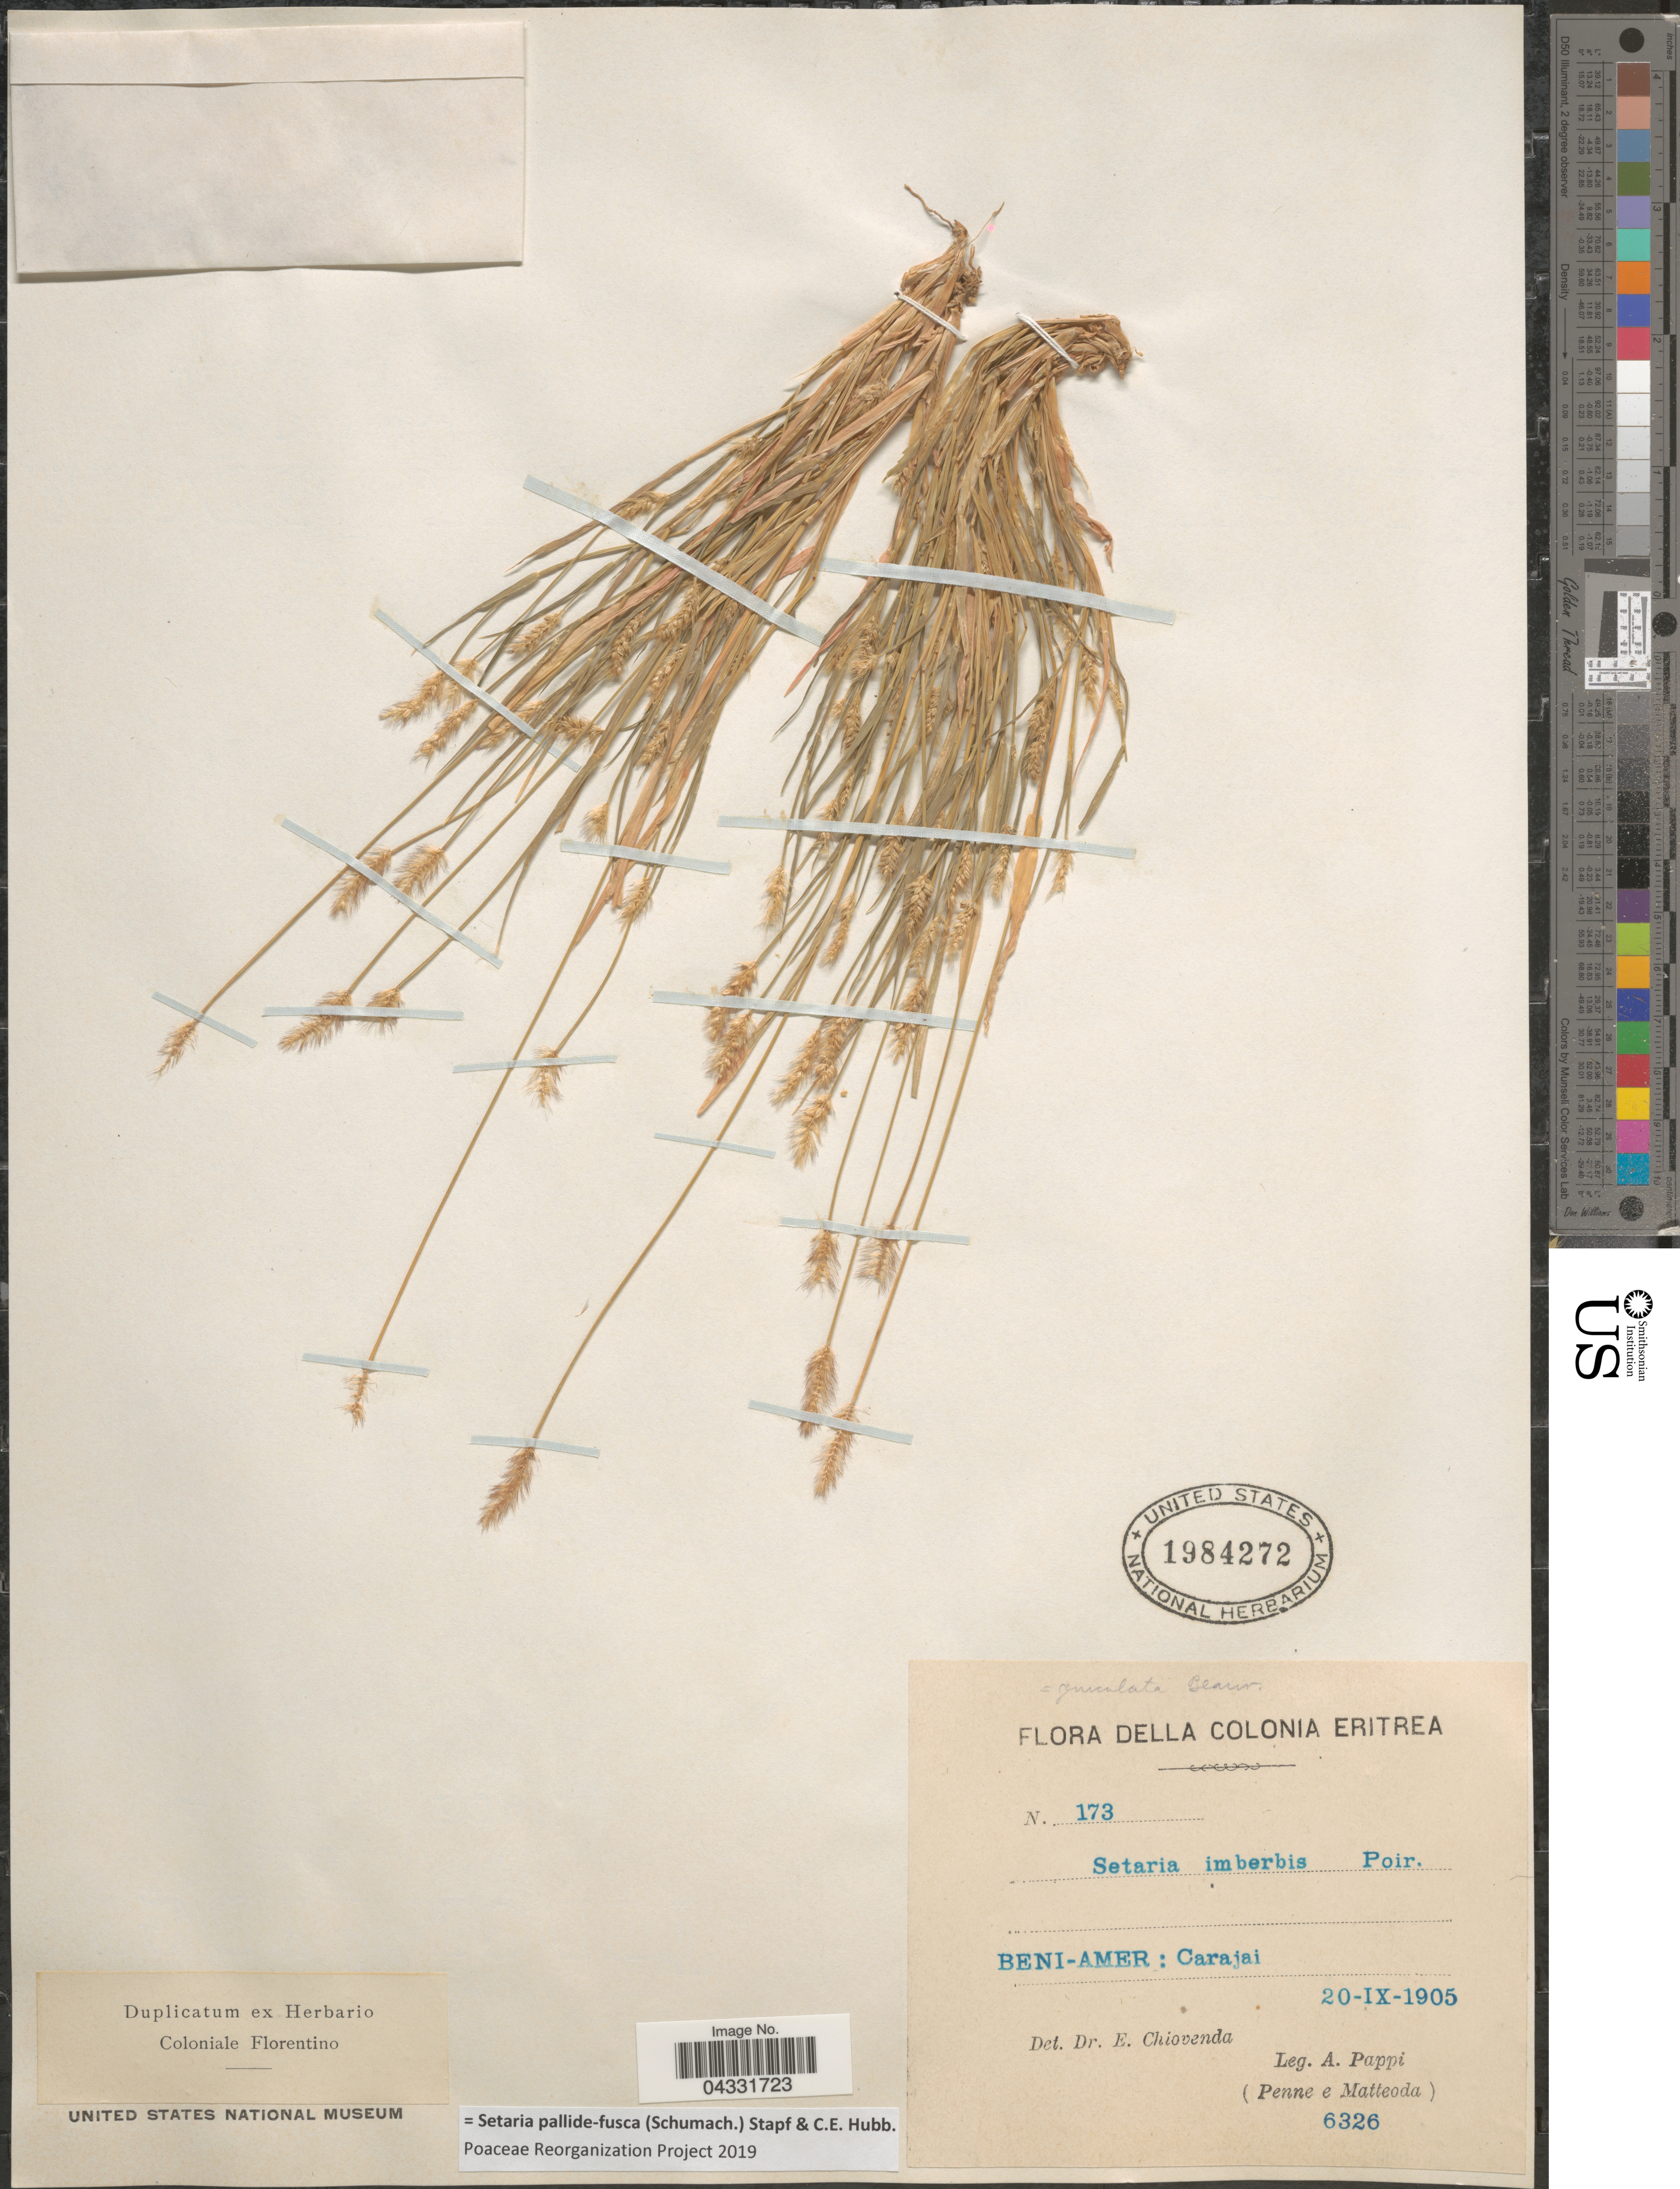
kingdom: Plantae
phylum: Tracheophyta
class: Liliopsida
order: Poales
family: Poaceae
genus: Setaria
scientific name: Setaria pallide-fusca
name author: (Schumach.) Stapf & C.E. Hubb.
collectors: A. Pappi, Penne & Matteoda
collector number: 6326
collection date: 1905-09-20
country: Eritrea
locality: Colonia Eritrea. Beni-Amer : Carajai.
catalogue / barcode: US 1984272